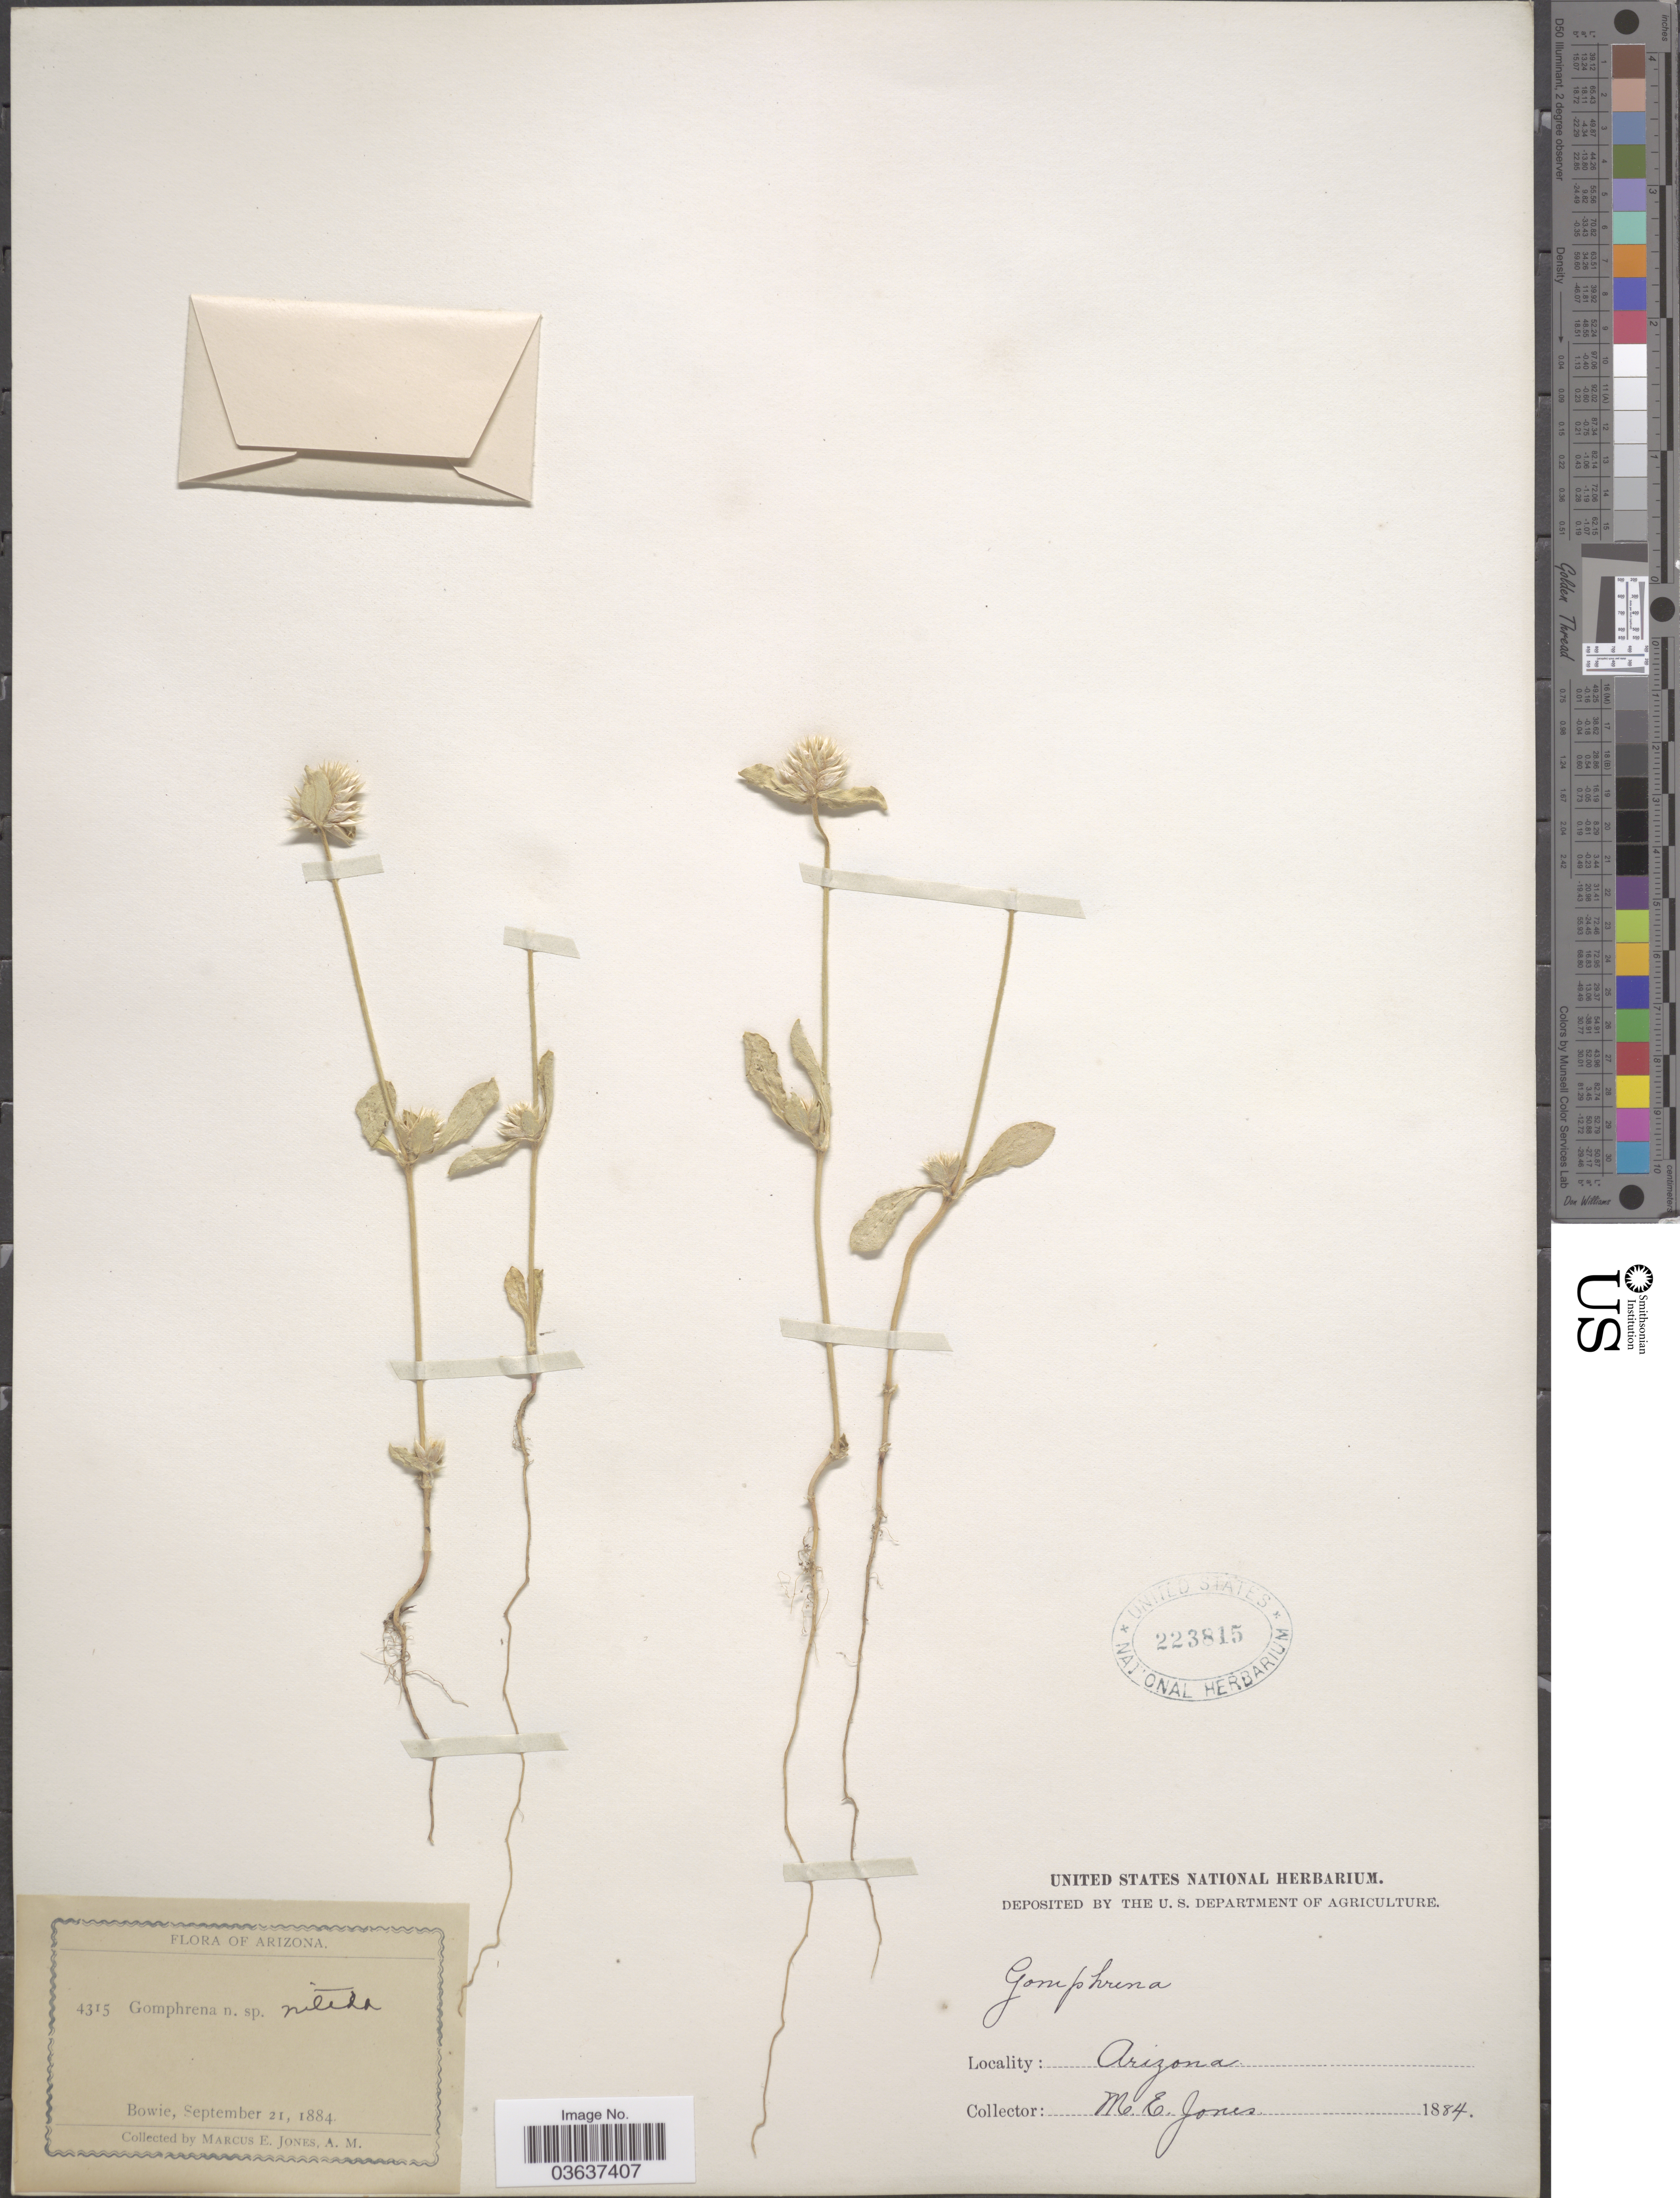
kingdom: Plantae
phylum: Tracheophyta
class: Magnoliopsida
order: Caryophyllales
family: Amaranthaceae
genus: Gomphrena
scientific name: Gomphrena nitida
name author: Rothr.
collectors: M. E. Jones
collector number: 4315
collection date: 1884-09-21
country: United States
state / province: Arizona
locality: Bowie.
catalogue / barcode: US 223815